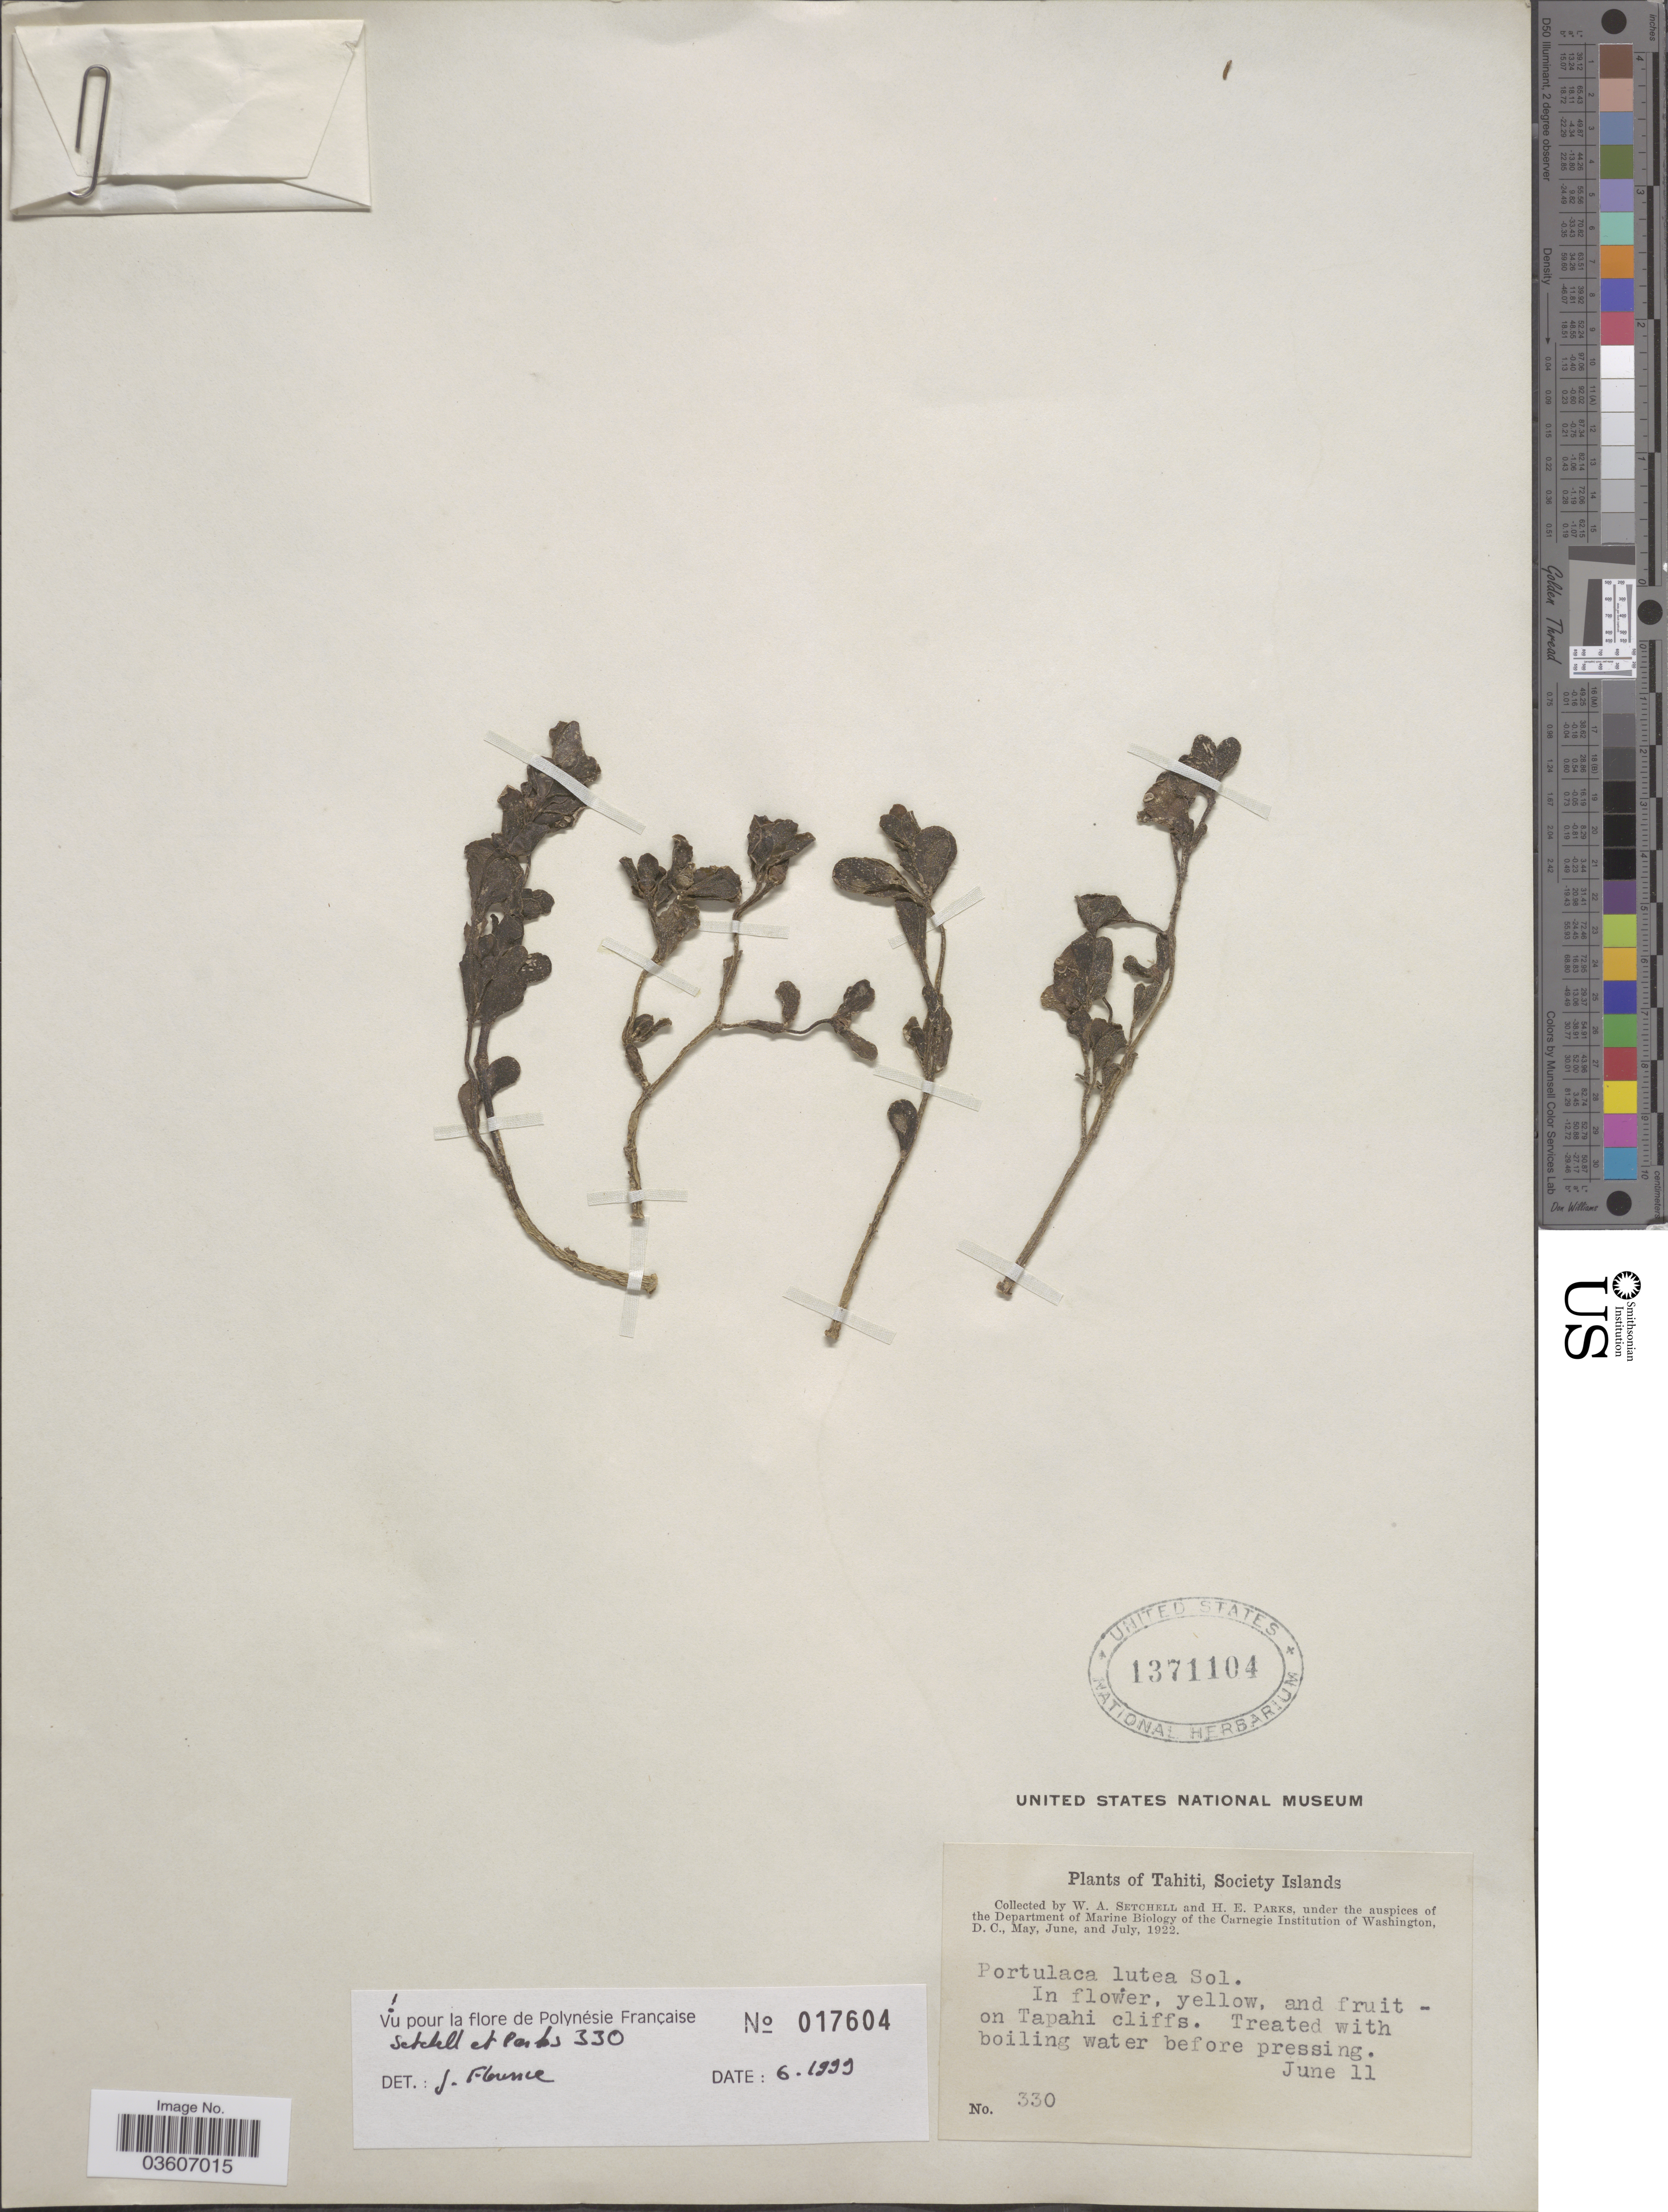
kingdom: Plantae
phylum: Tracheophyta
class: Magnoliopsida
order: Caryophyllales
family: Portulacaceae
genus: Portulaca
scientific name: Portulaca lutea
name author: Sol. ex G. Forst.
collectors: W. Setchell & H. E. Parks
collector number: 330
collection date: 1922-06-11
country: French Polynesia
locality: Tahiti, Society Islands. On Tapahi cliffs.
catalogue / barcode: US 1371104